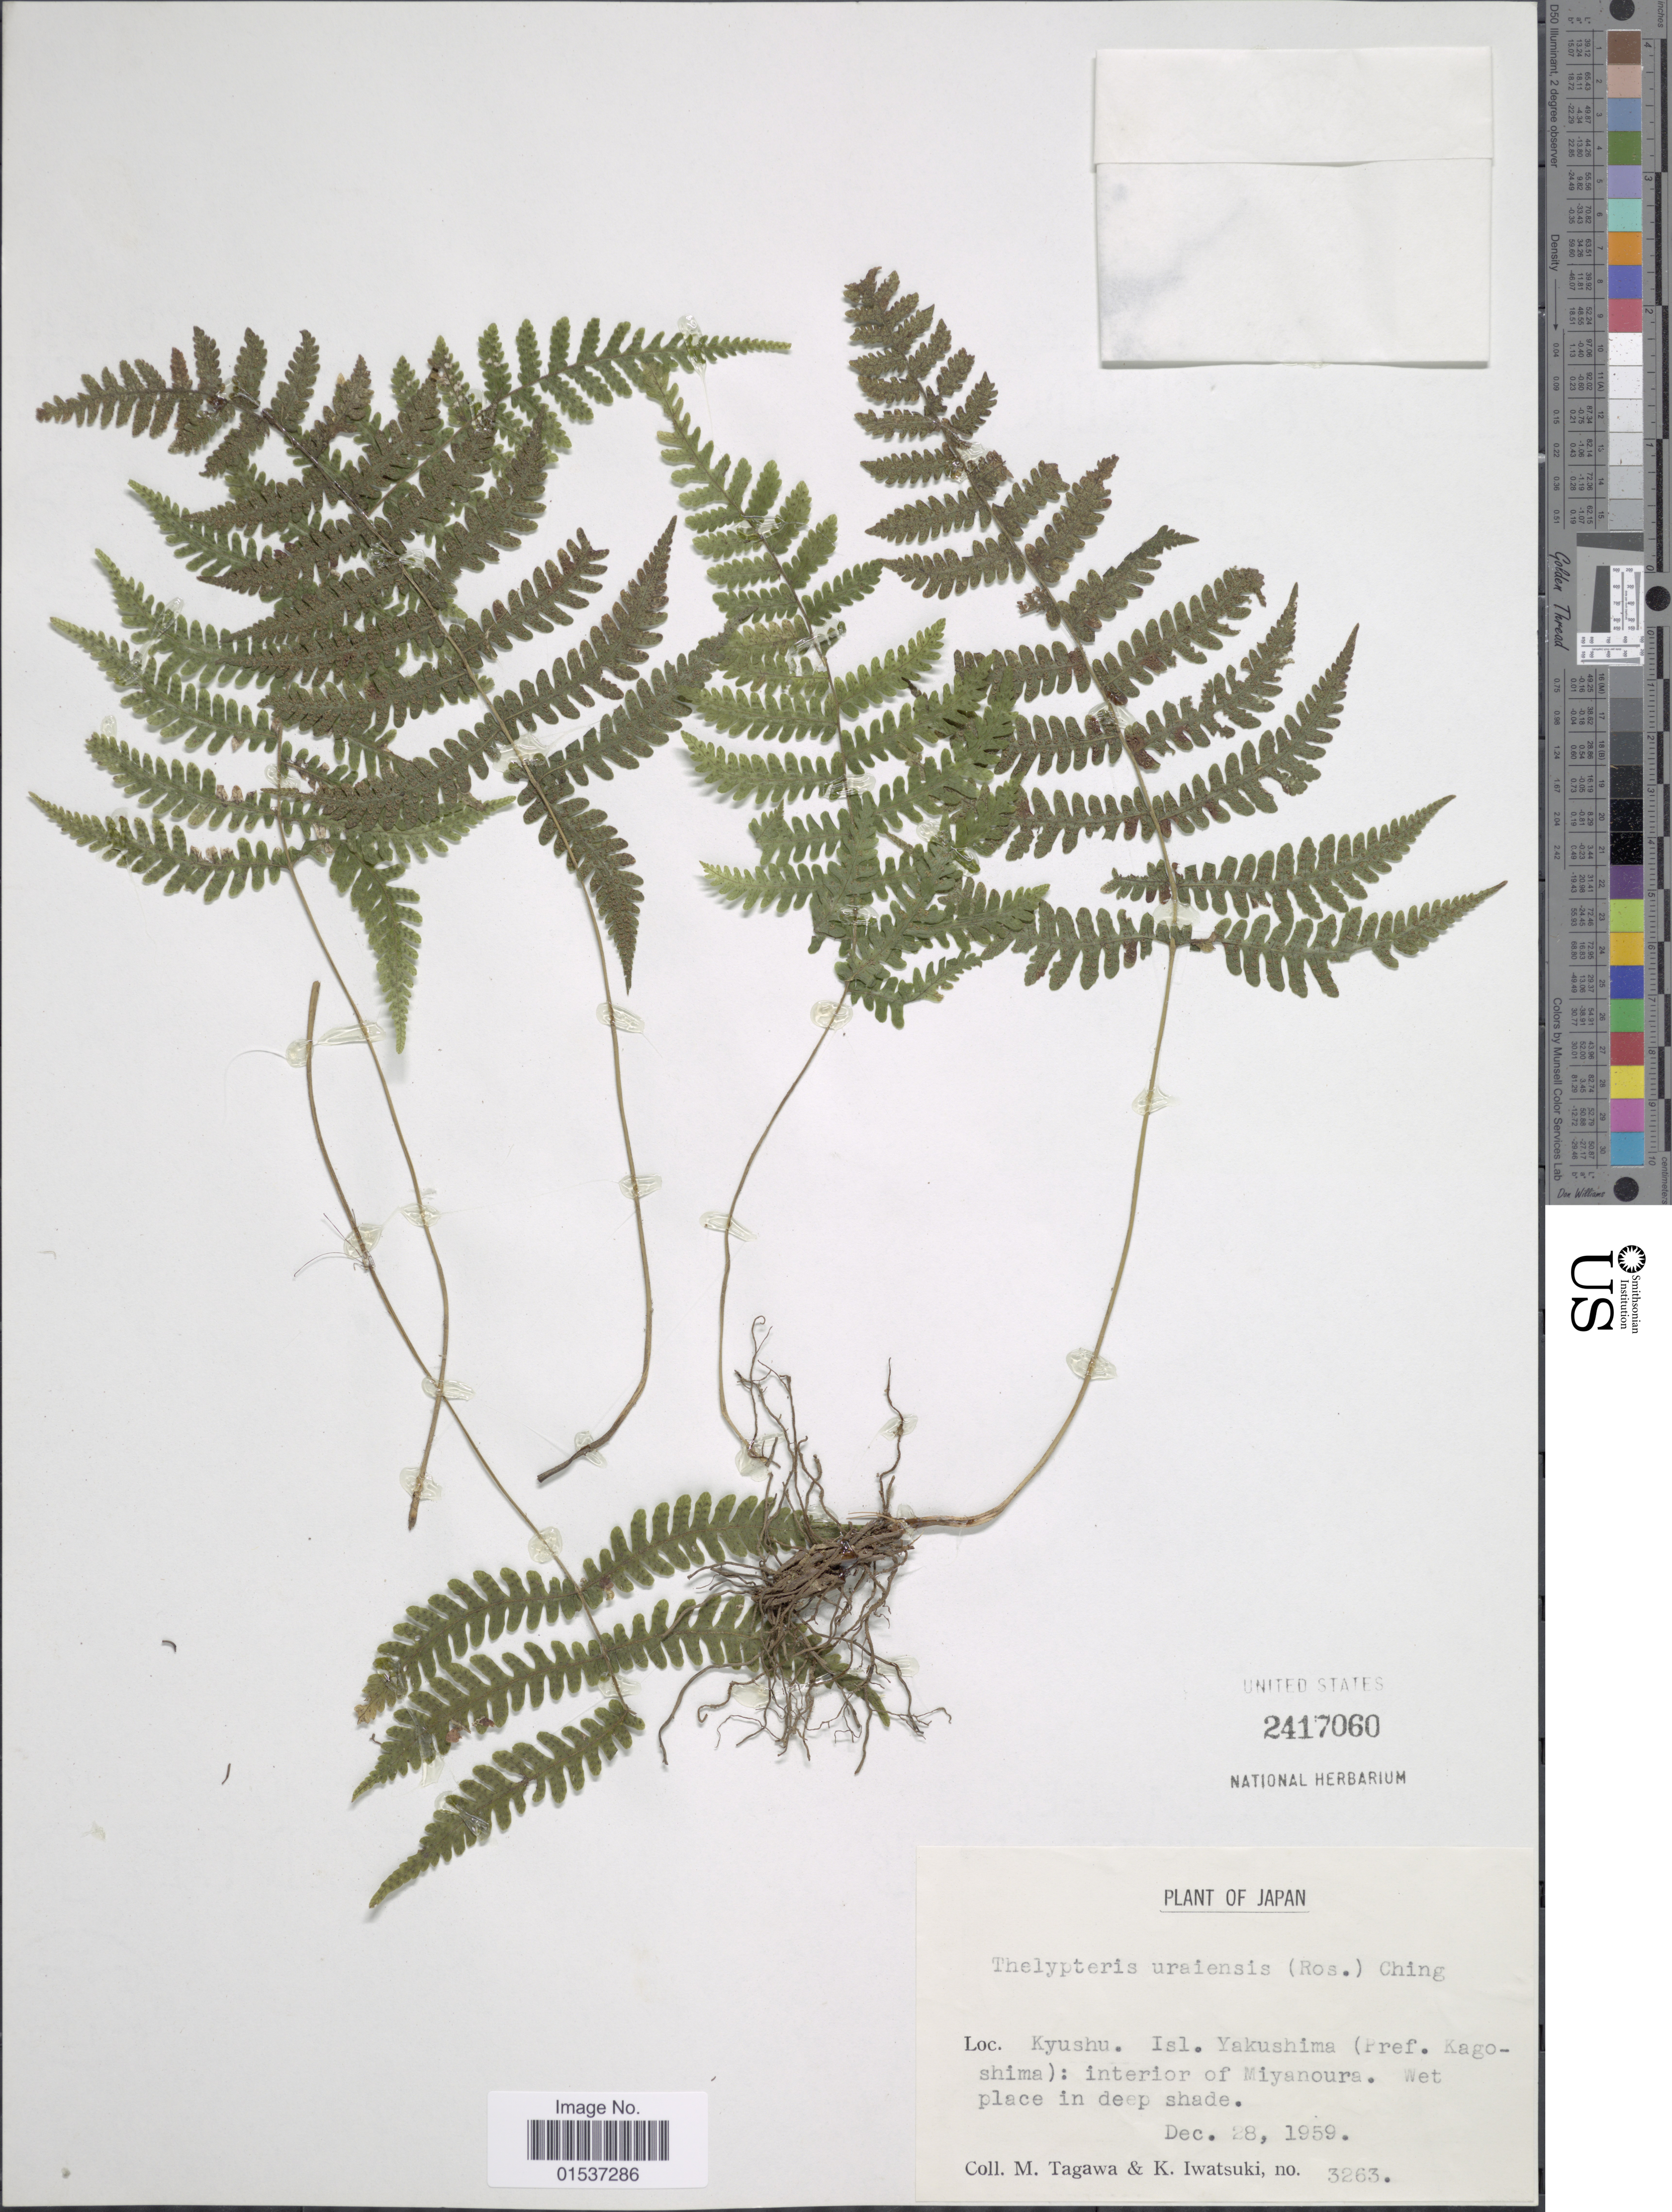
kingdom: Plantae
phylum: Tracheophyta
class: Polypodiopsida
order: Polypodiales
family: Thelypteridaceae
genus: Metathelypteris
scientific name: Metathelypteris uraiensis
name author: (Rosenst.) Ching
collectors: M. Tagawa & K. Iwatsuki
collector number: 3263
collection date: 1959-12-28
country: Japan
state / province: Kagosima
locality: Japan. Kyushu, Isl. Yakushima (Pref. Kagoshima): interior of Miyanoura.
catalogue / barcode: US 2417060